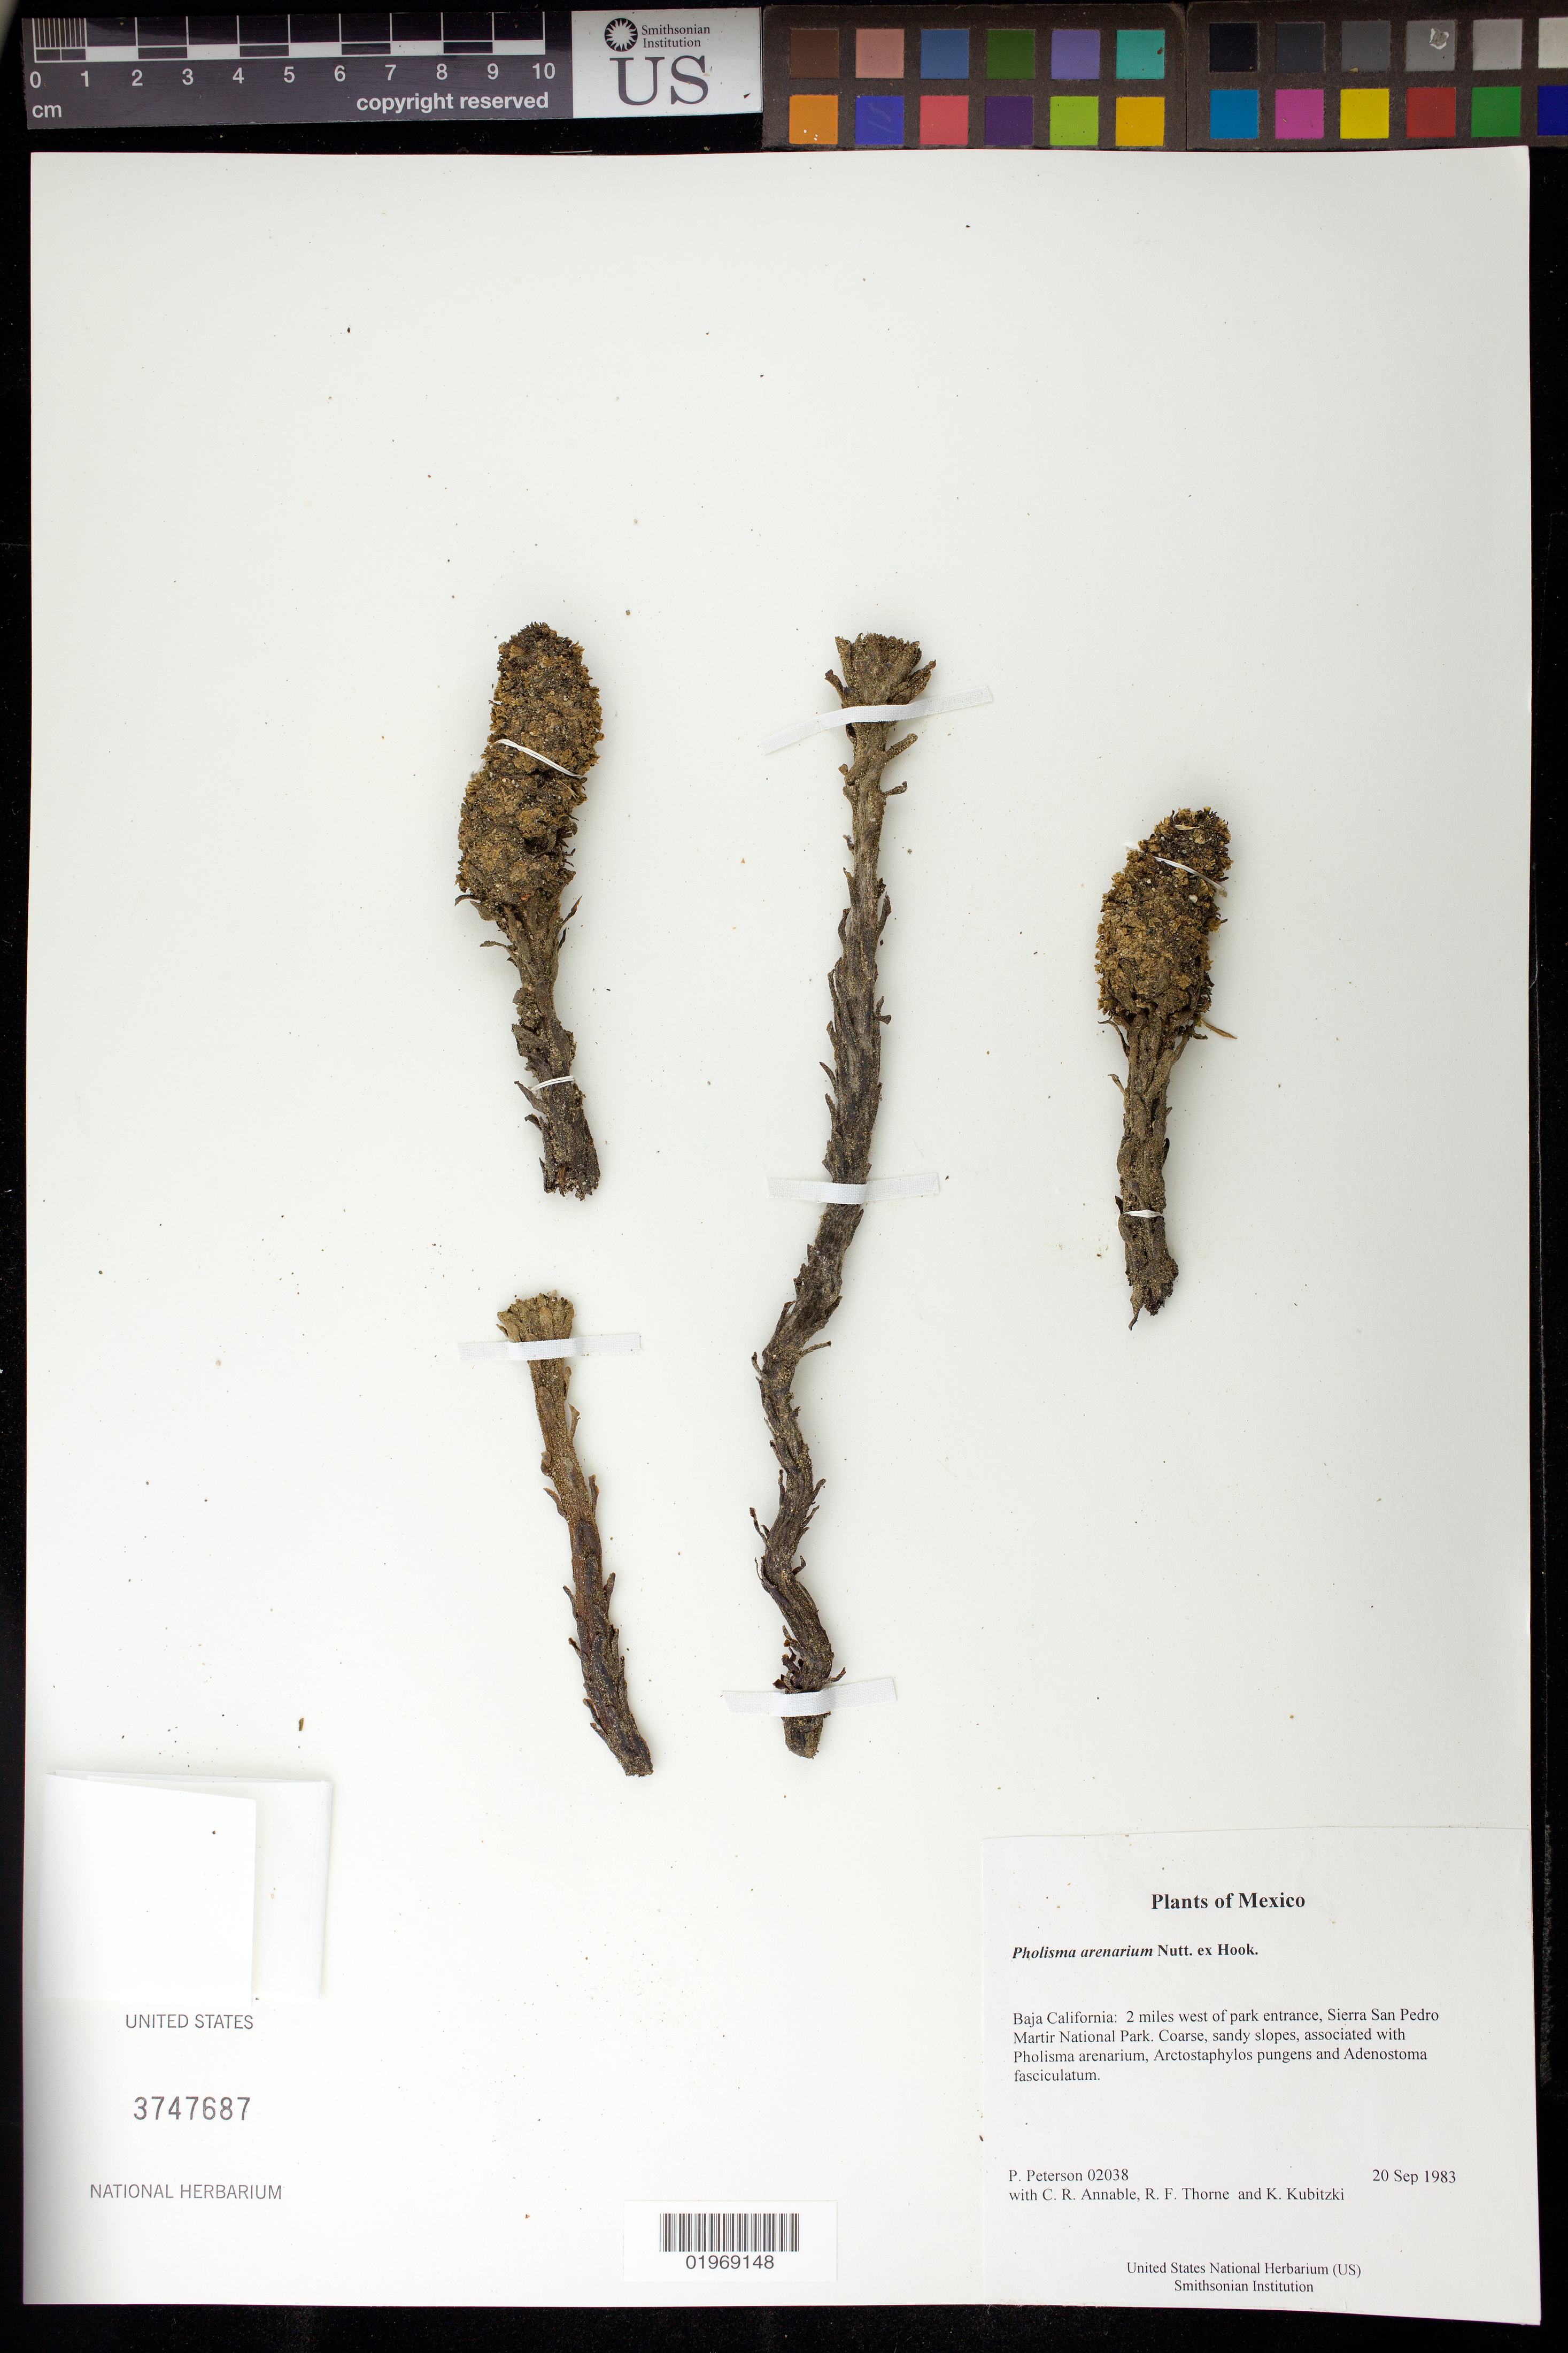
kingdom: Plantae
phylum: Tracheophyta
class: Magnoliopsida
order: Boraginales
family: Lennoaceae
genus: Pholisma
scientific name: Pholisma arenarium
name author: Nutt. ex Hook.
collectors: P. M. Peterson, C. R. Annable, R. F. Thorne & K. Kubitzki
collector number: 02038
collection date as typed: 20 Sep 1983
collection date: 1983-09-20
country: Mexico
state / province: Baja California Norte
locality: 2 miles west of park entrance, Sierra San Pedro Martir National Park.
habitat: Coarse, sandy slopes, associated with Pholisma arenarium, Arctostaphylos pungens and Adenostoma fasciculatum.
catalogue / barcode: US 3747687